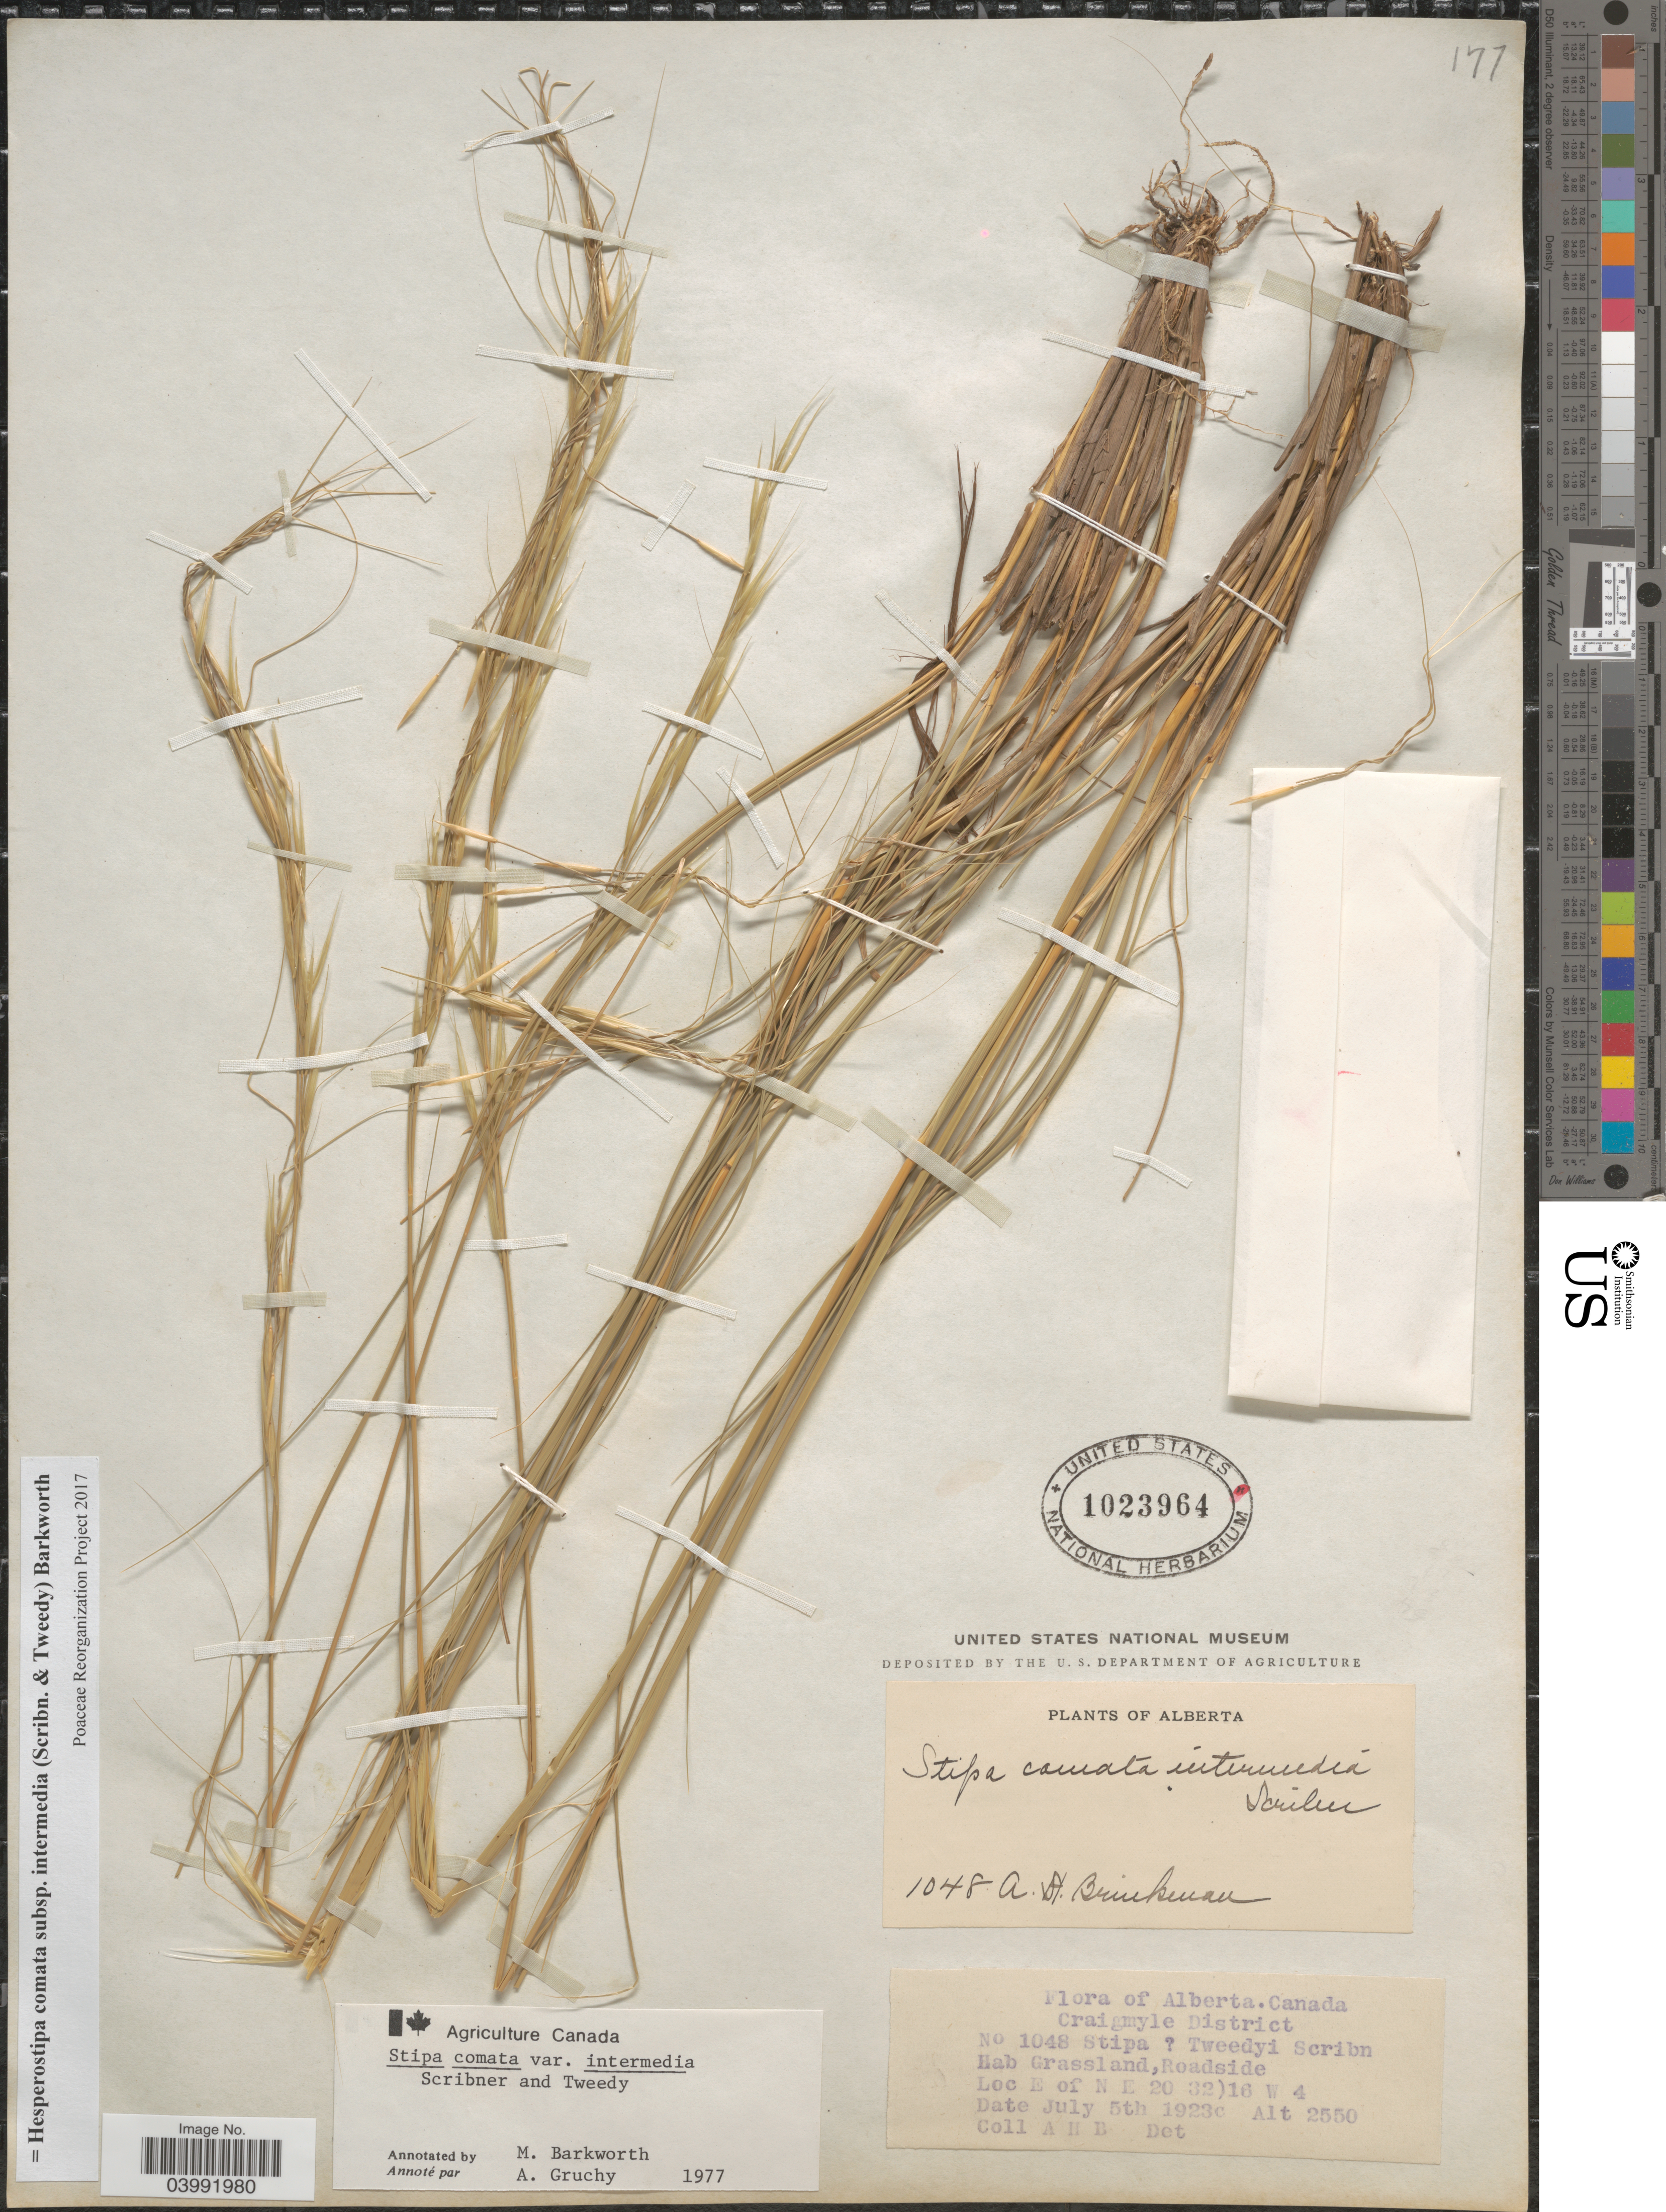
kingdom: Plantae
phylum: Tracheophyta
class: Liliopsida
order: Poales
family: Poaceae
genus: Hesperostipa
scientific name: Hesperostipa comata subsp. intermedia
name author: (Scribn. & Tweedy) Barkworth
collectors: A. Brinkman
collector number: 1048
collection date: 1923-07-05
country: Canada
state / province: Alberta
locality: Craigmyle District. E of N E 20 32)16 W 4.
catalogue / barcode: US 1023964